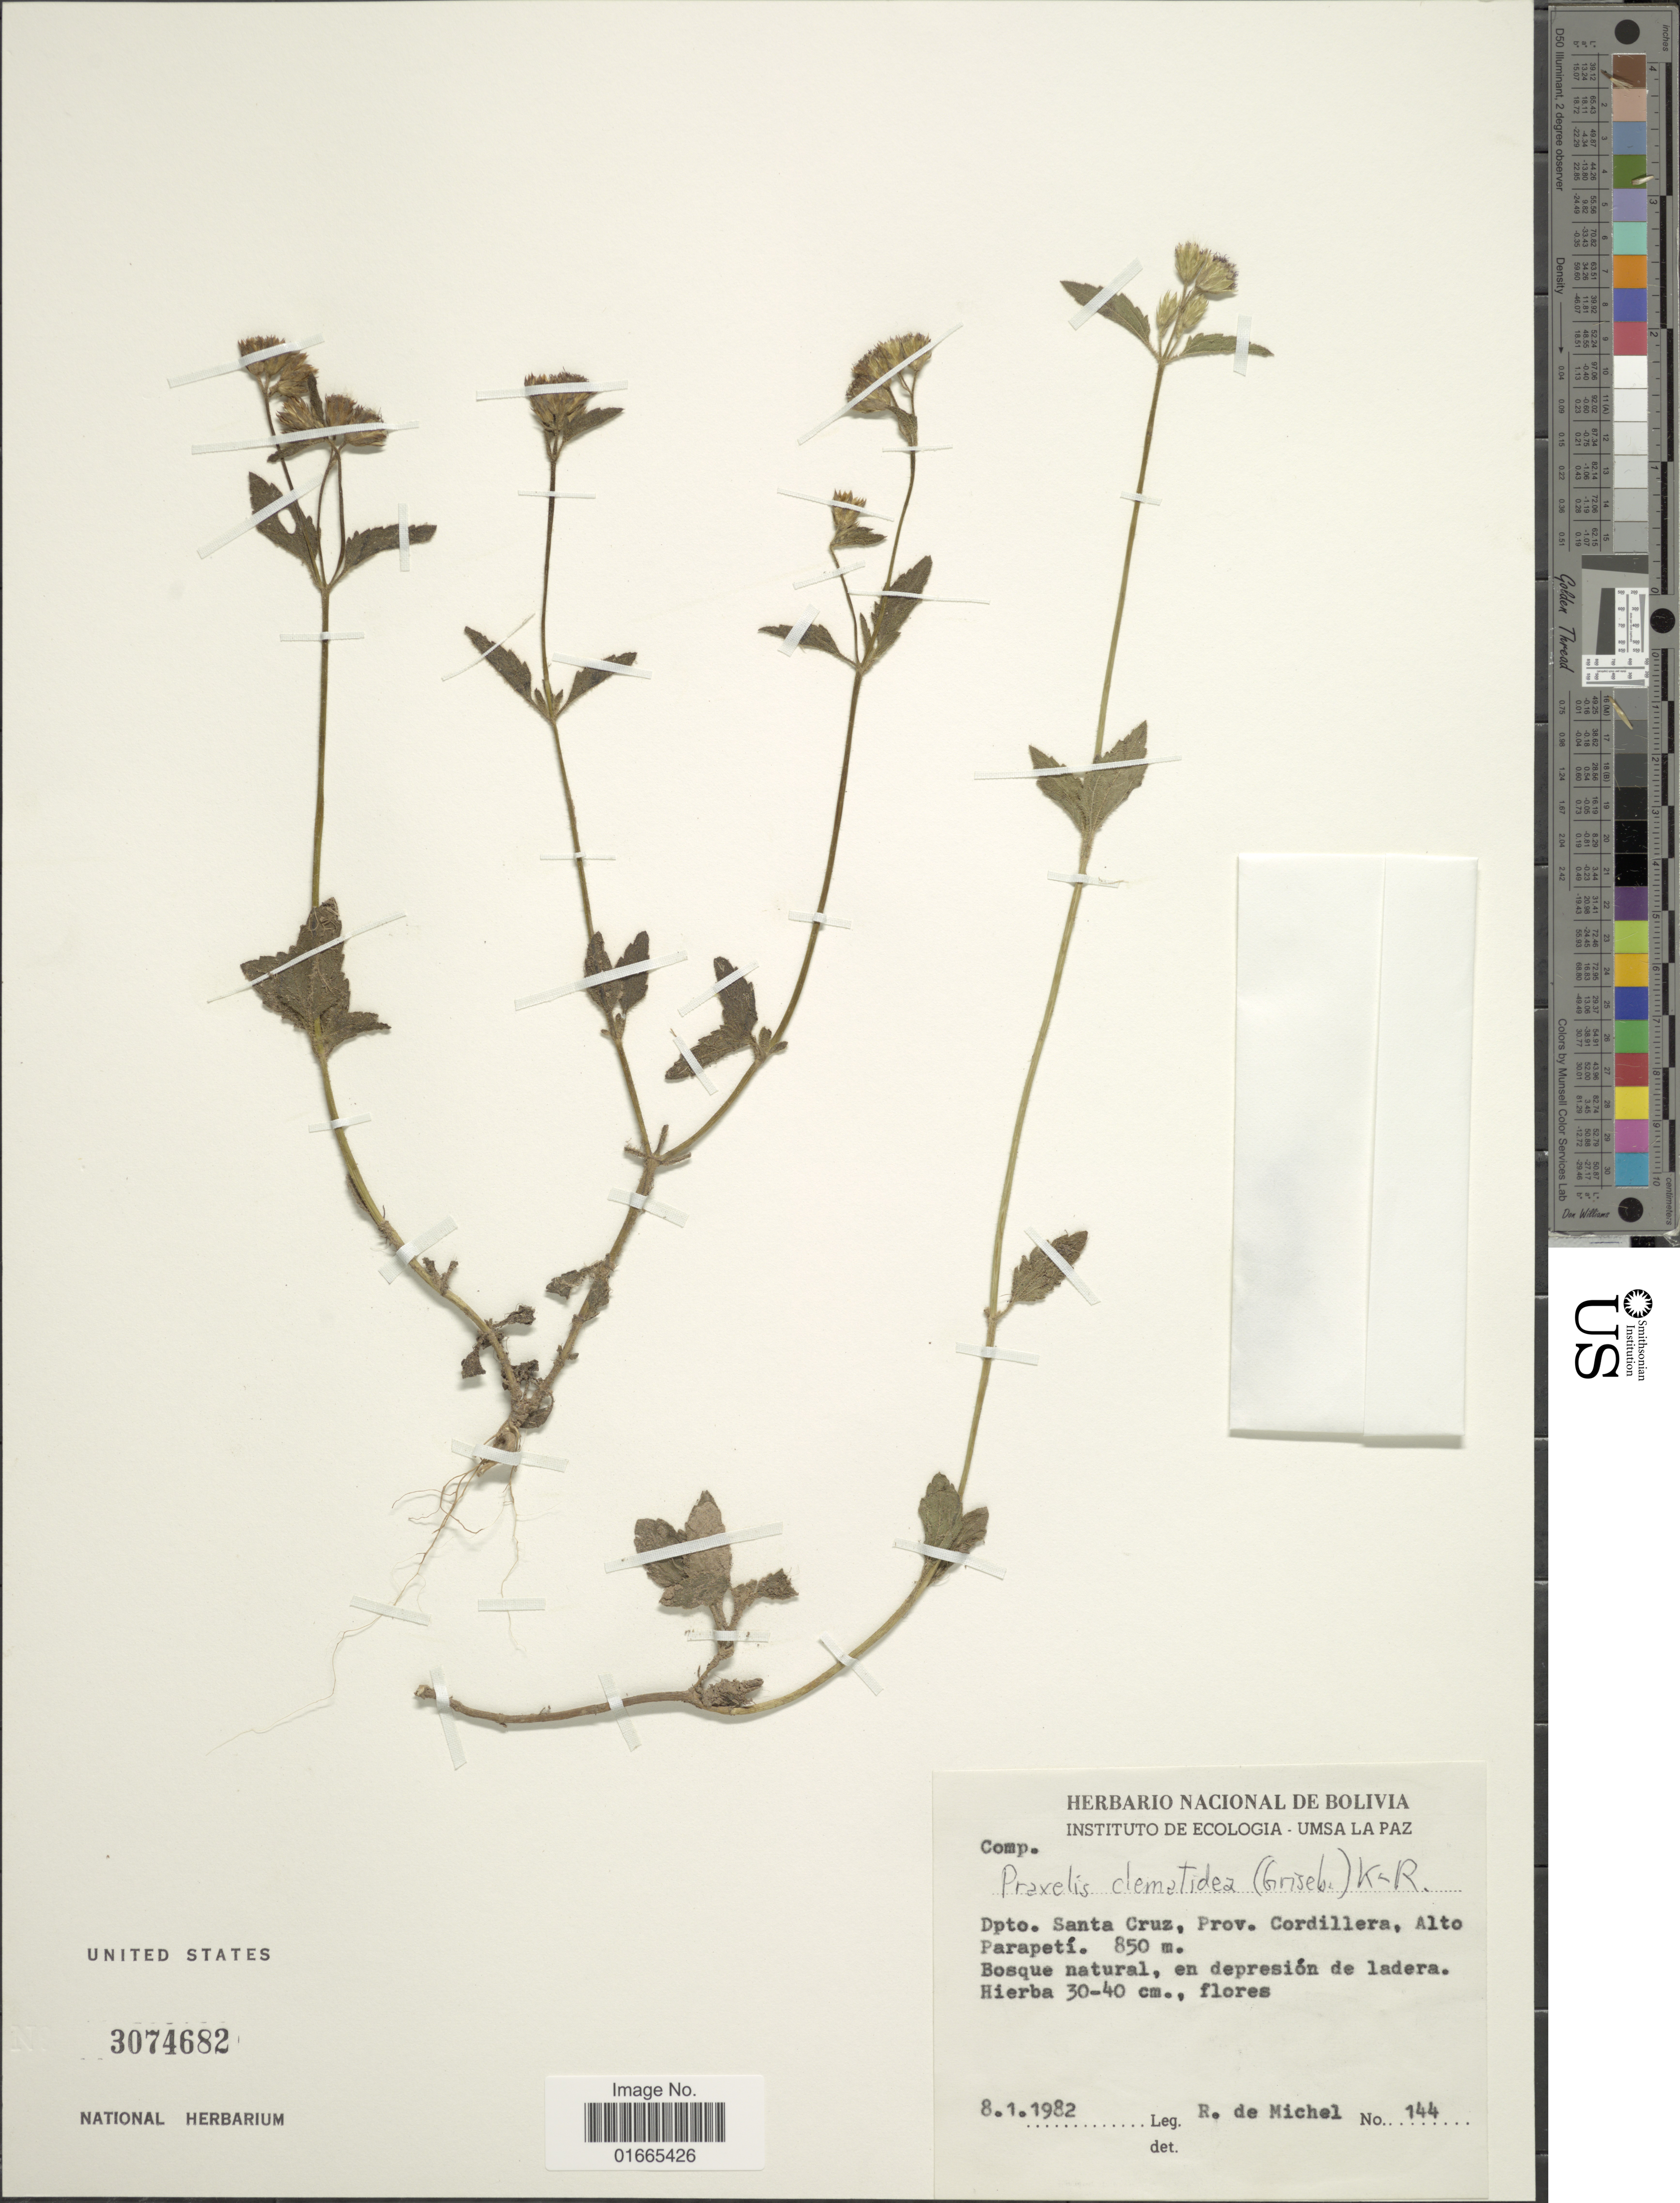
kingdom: Plantae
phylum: Tracheophyta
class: Magnoliopsida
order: Asterales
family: Asteraceae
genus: Praxelis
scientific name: Praxelis clematidea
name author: (Griseb.) R.M. King & H. Rob.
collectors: R. Michel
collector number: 144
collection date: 1982-01-08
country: Bolivia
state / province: Santa Cruz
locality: Dpto. Santa Cruz. Prov. Cordillera, Alto Parapetí.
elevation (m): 850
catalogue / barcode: US 3074682